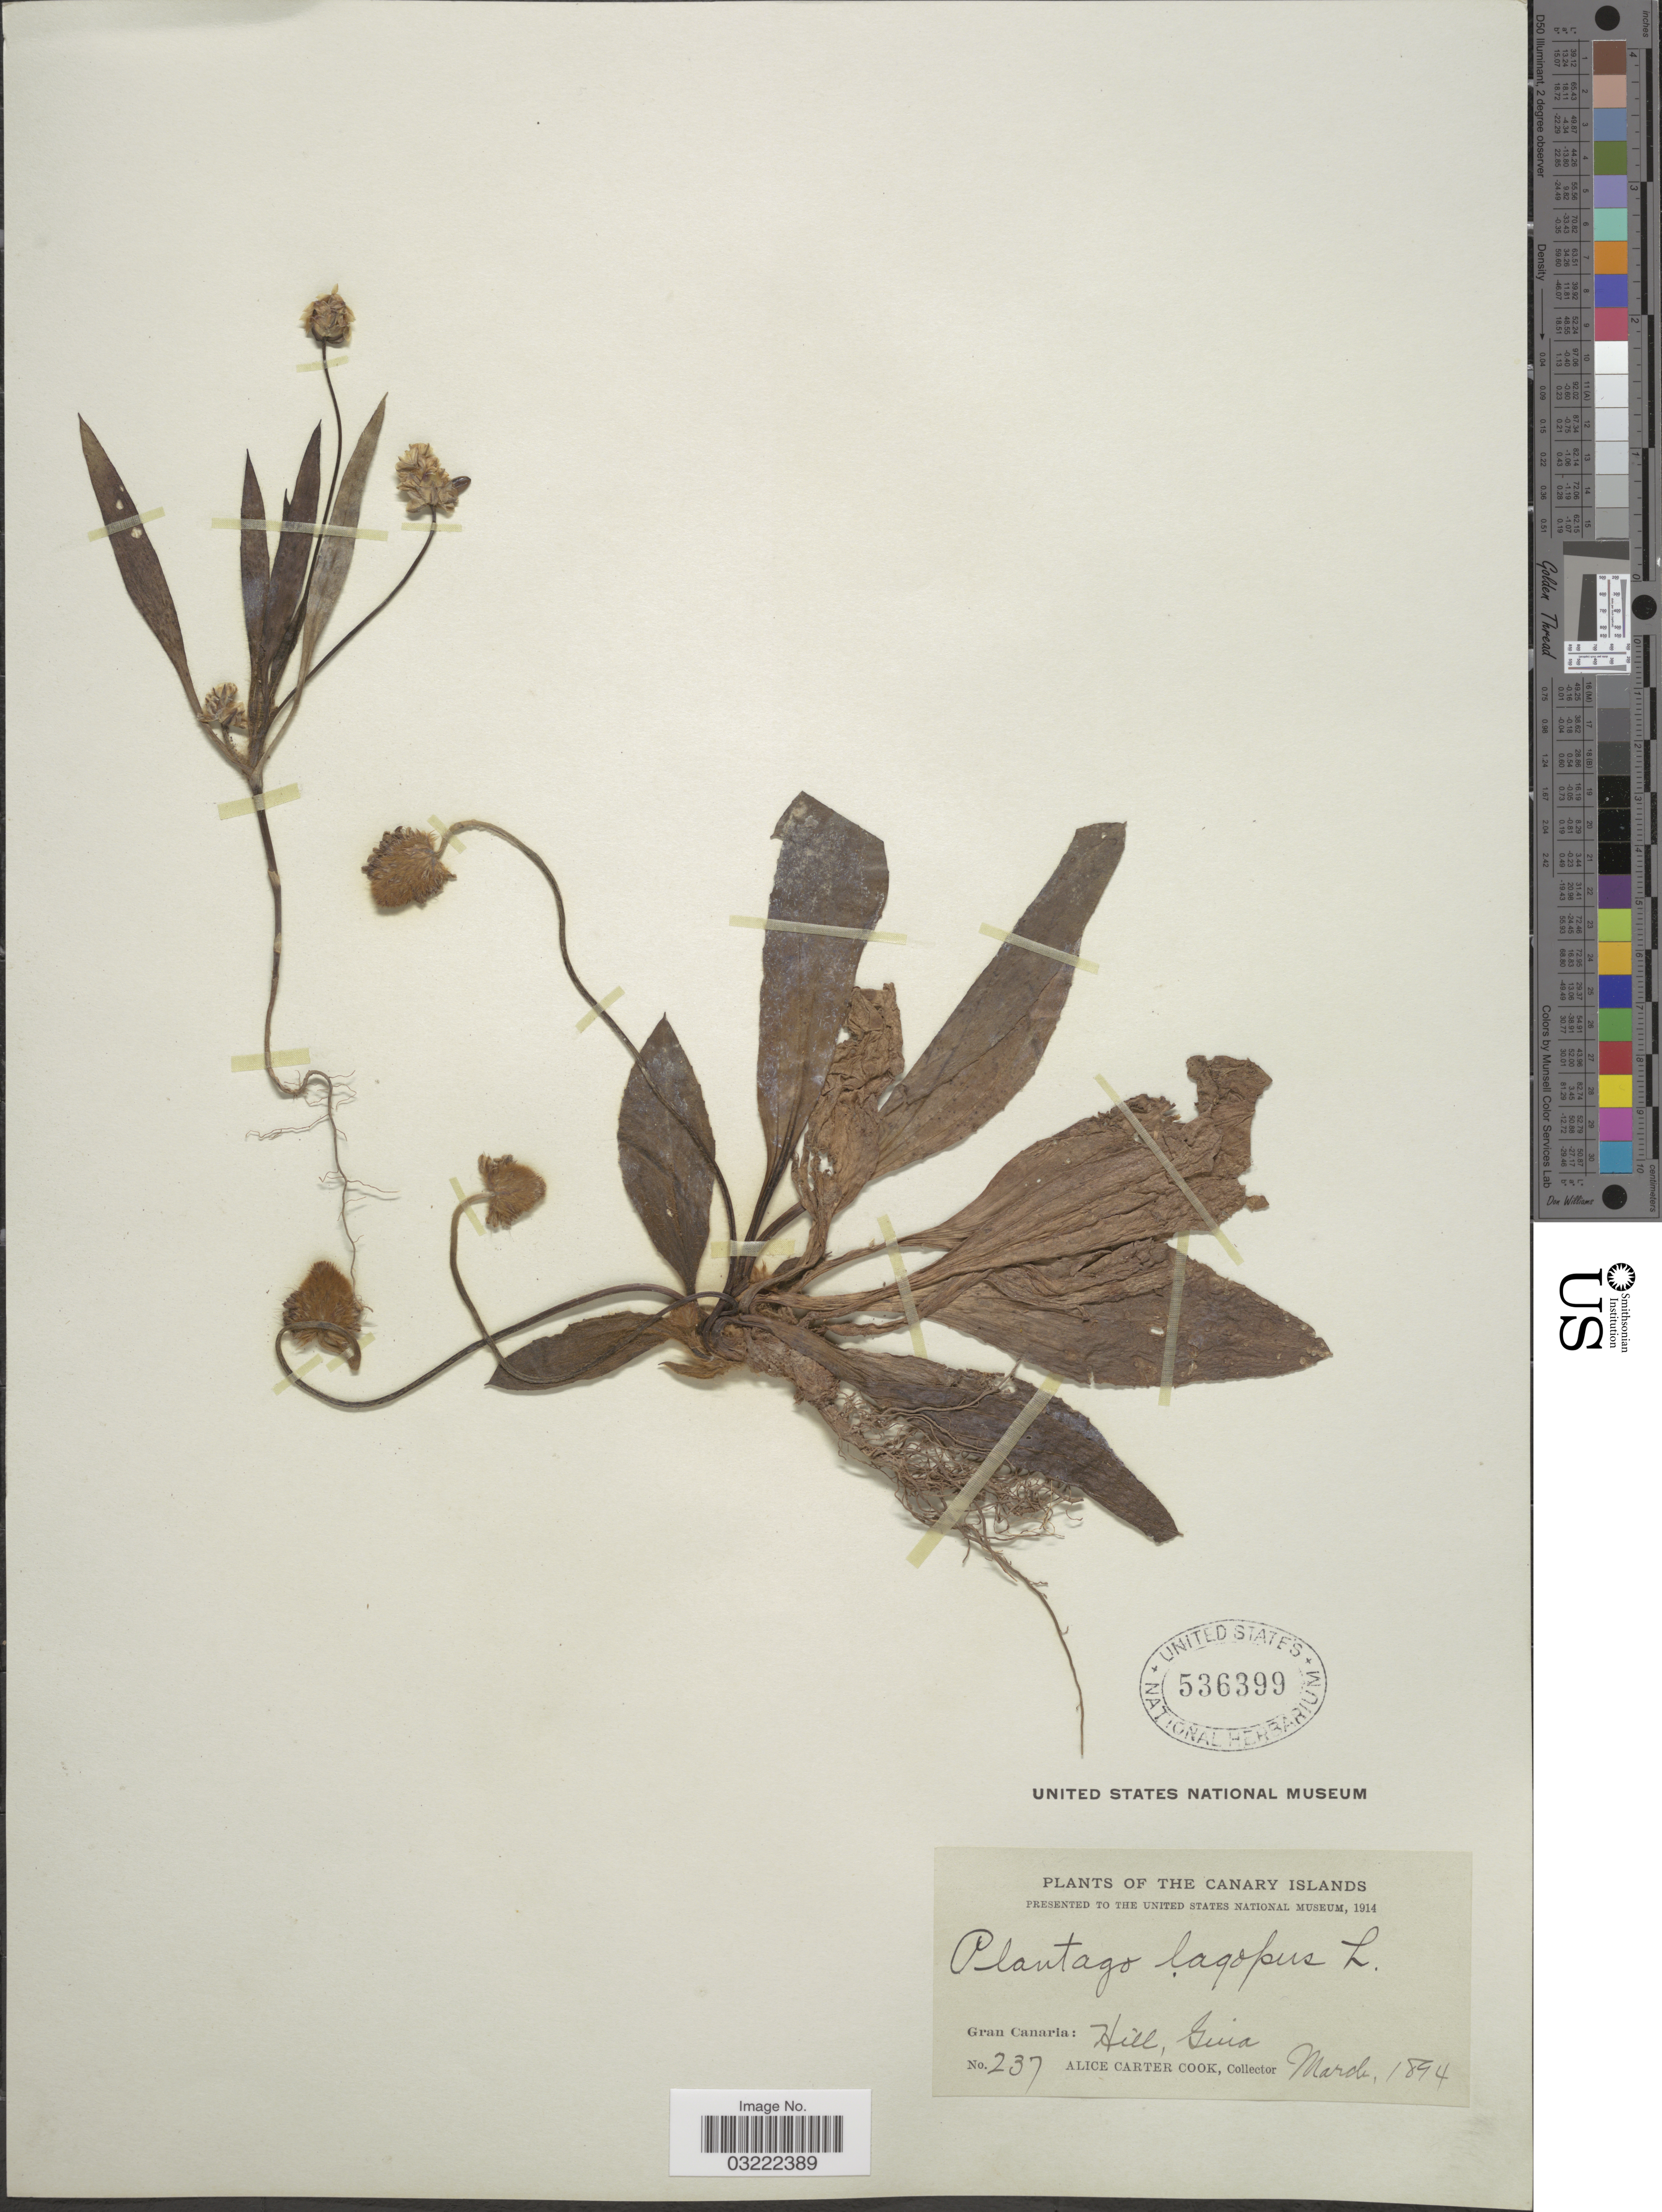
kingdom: Plantae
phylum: Tracheophyta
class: Magnoliopsida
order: Lamiales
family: Plantaginaceae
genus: Plantago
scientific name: Plantago lagopus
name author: L.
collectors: Alice C. Cook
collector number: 237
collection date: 1894-03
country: Spain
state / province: Canarias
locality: The Canary Islands, Gran Canaria: Hill, Guia.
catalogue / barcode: US 536399